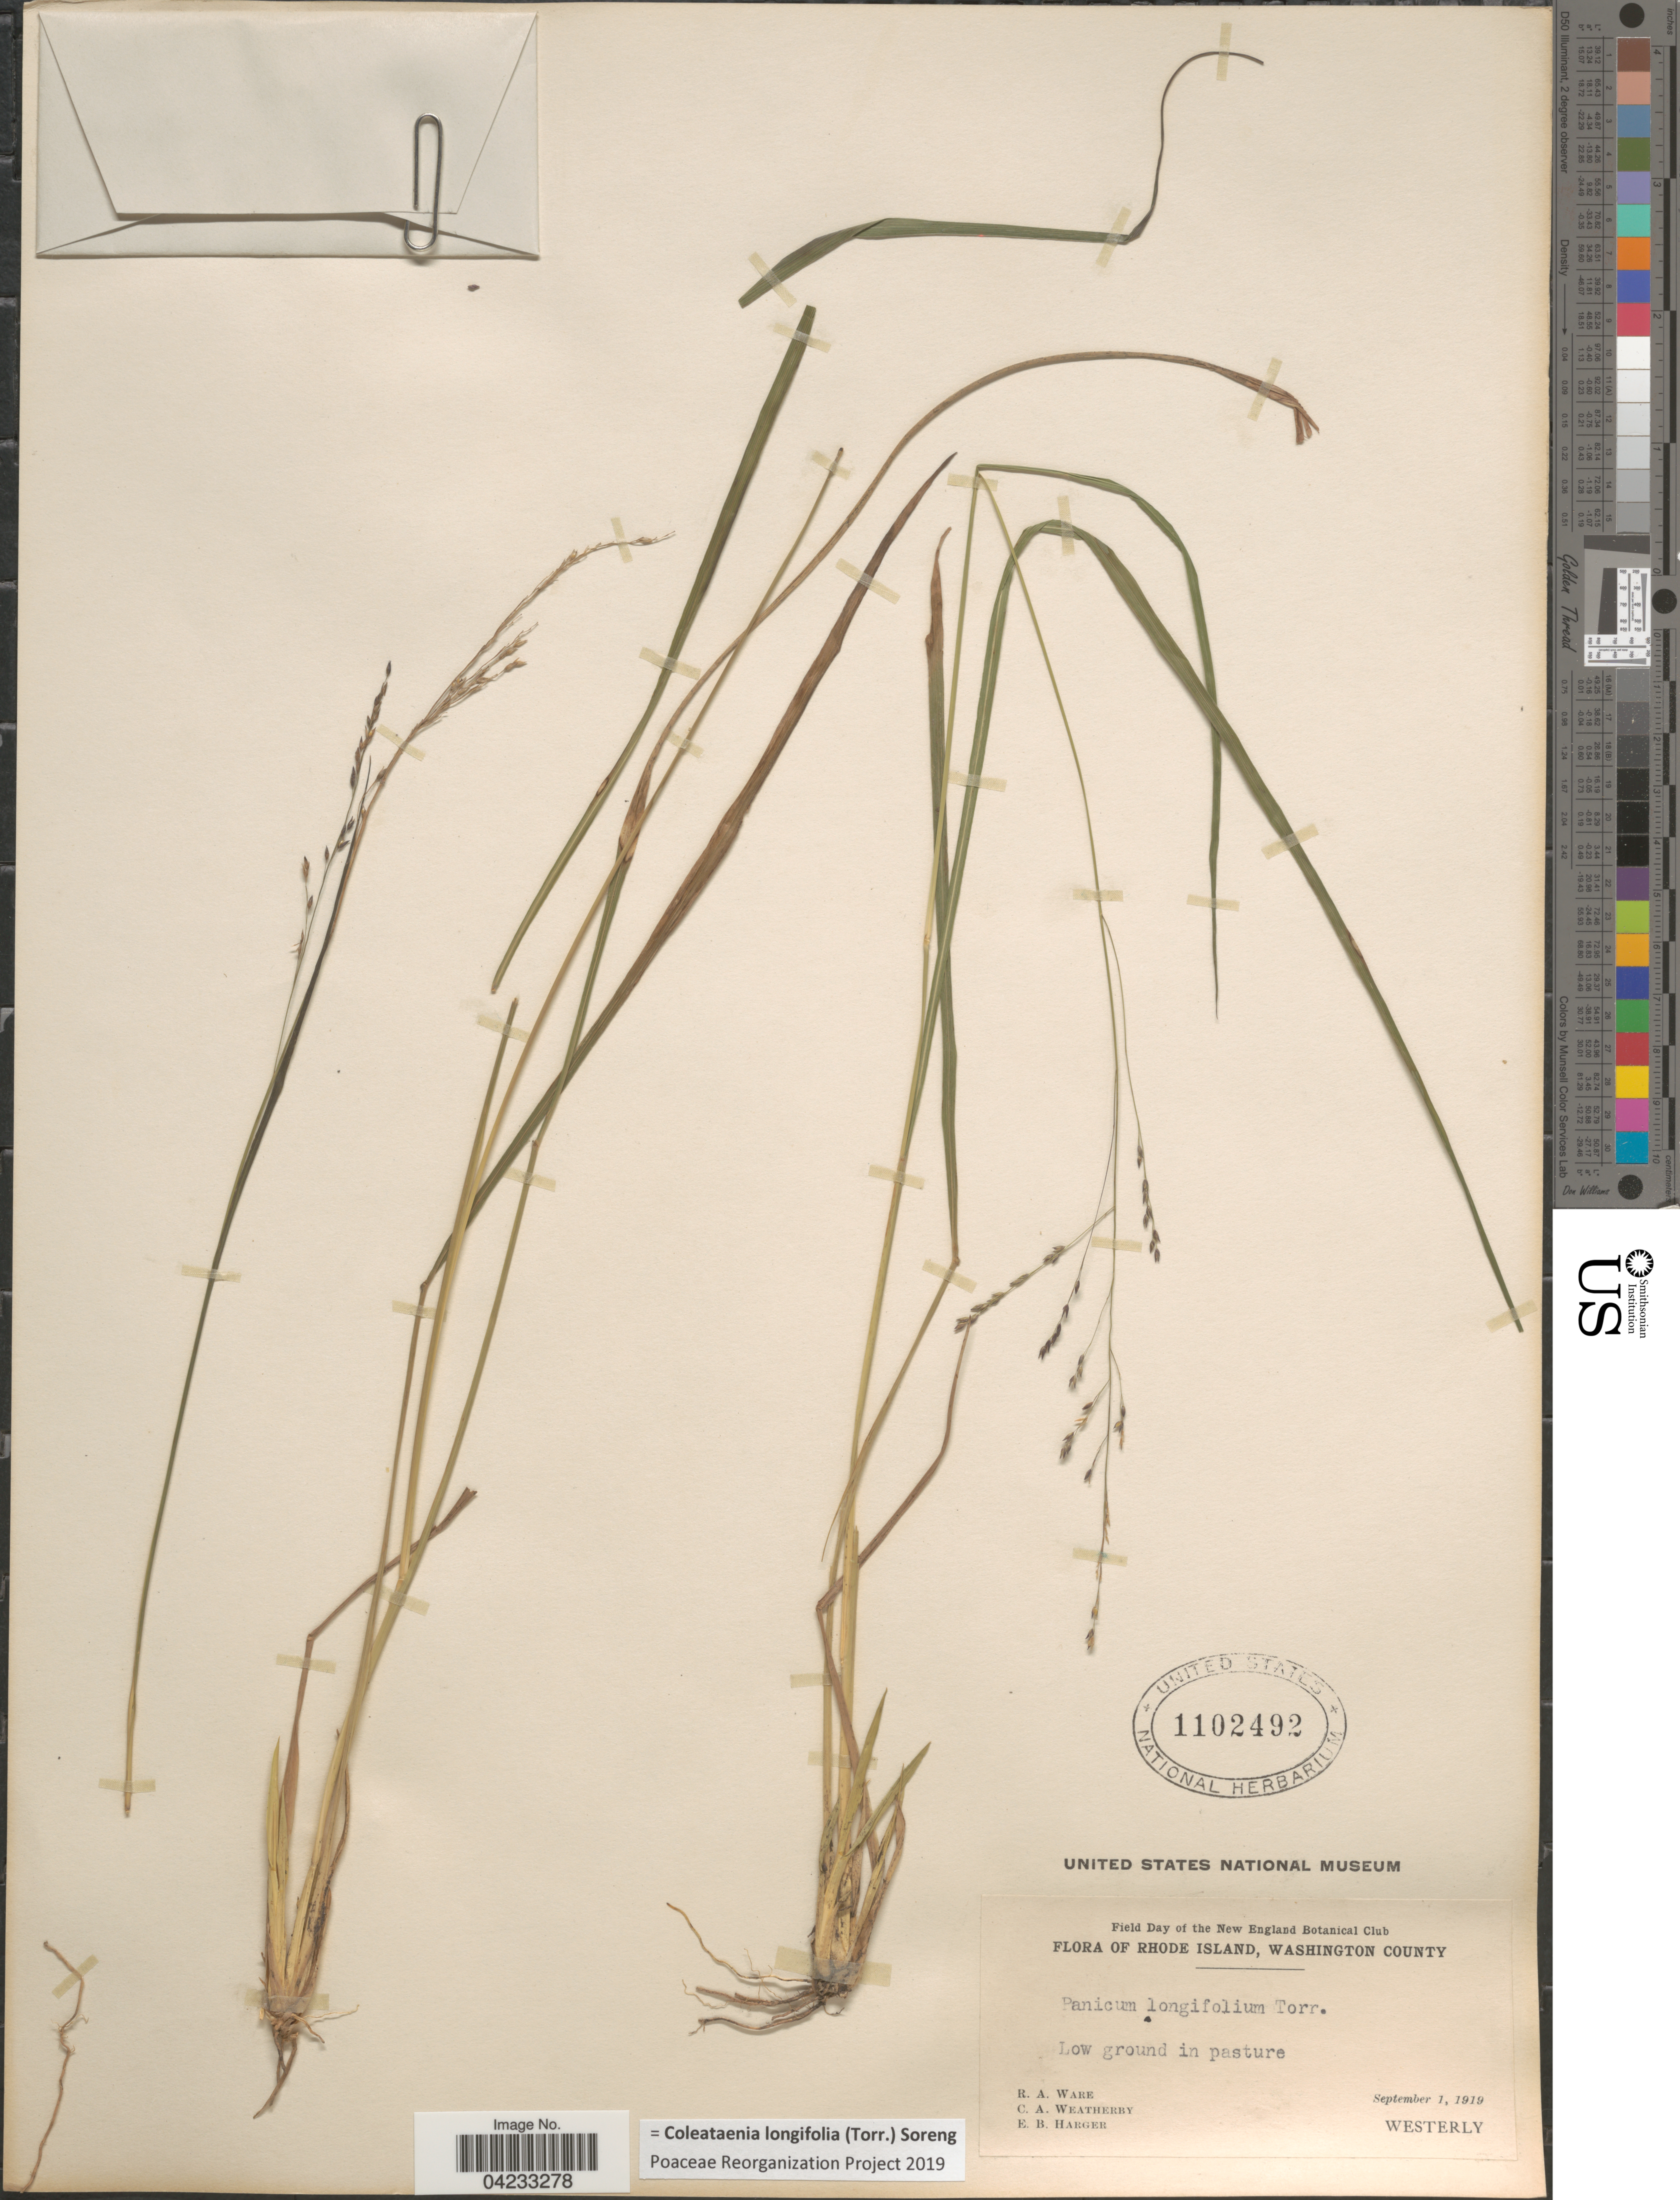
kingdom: Plantae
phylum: Tracheophyta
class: Liliopsida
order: Poales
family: Poaceae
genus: Coleataenia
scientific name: Coleataenia longifolia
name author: (Torr.) Soreng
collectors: R. Ware, C. A. Weatherby & E. B. Harger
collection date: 1919-09-01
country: United States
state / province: Rhode Island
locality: Washington County. Low ground in pasture. Westerly.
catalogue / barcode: US 1102492